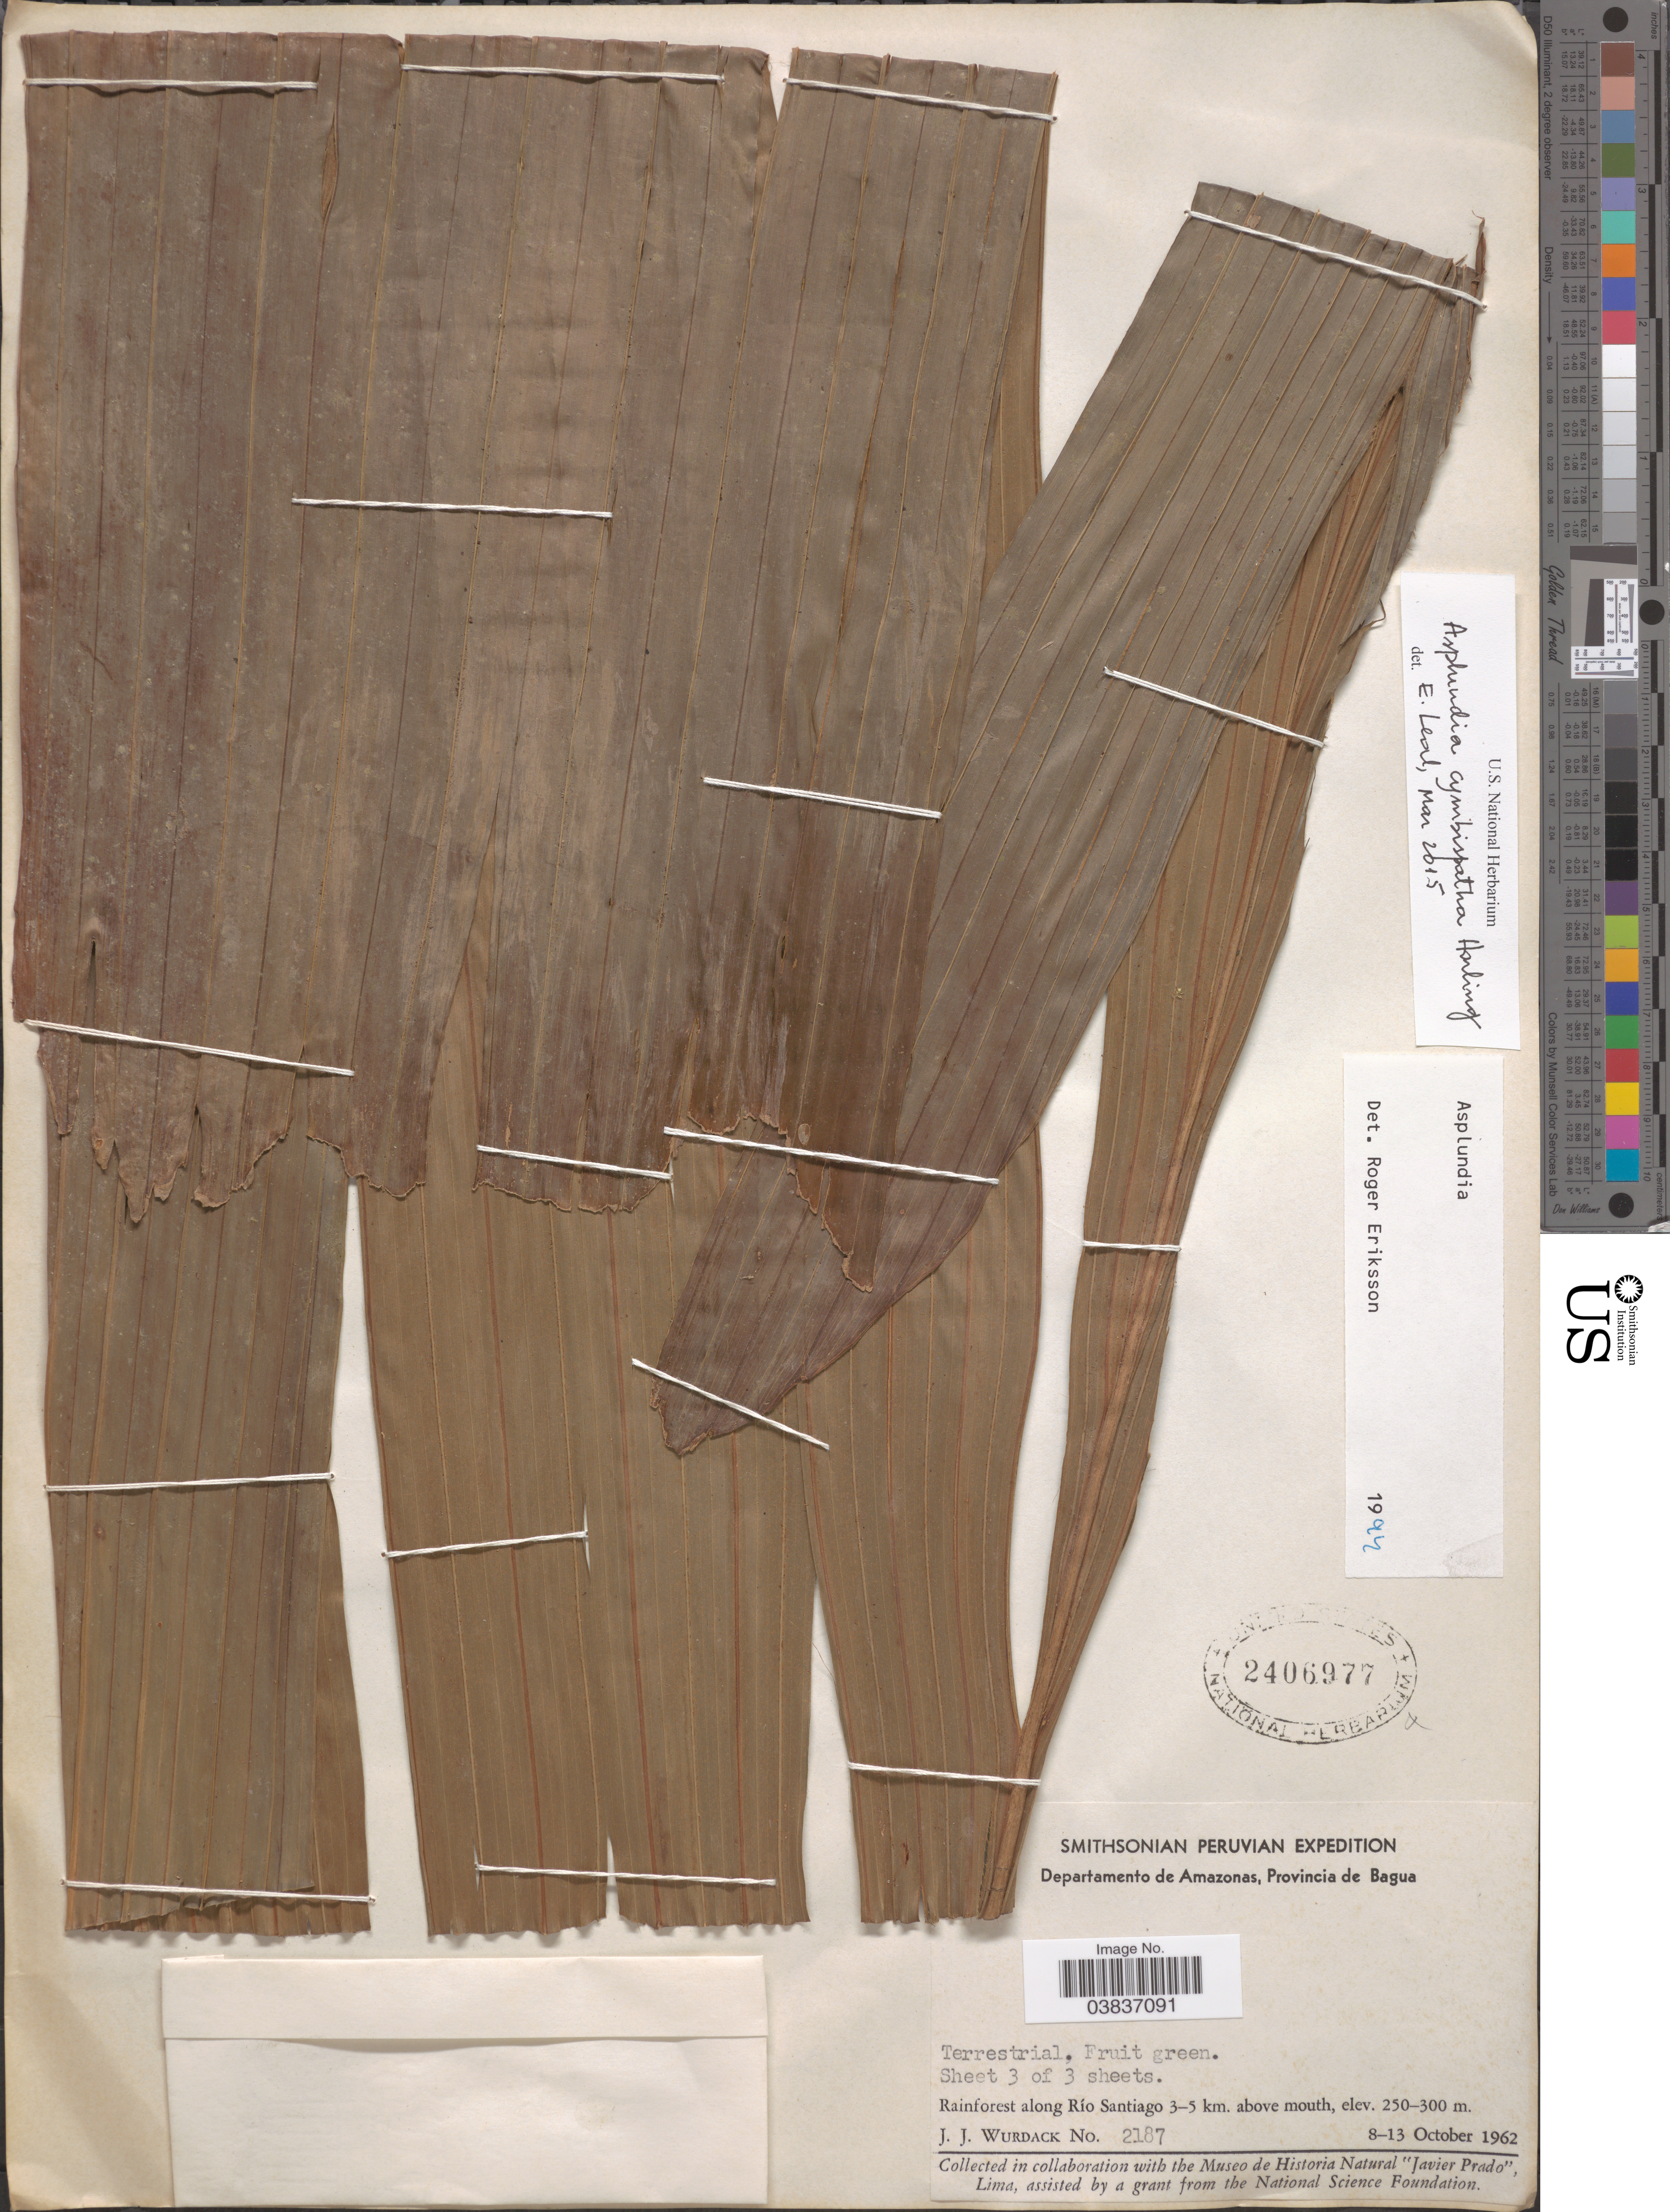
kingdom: Plantae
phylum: Tracheophyta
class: Liliopsida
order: Pandanales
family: Cyclanthaceae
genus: Asplundia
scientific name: Asplundia cymbispatha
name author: Harling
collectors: J. J. Wurdack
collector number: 2187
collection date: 1962-10-08/1962-10-13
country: Peru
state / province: Amazonas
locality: Departamento de Amazonas, Provincia de Bagua. Along Río Santiago 3-5 km. above mouth.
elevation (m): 250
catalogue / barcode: US 2406977